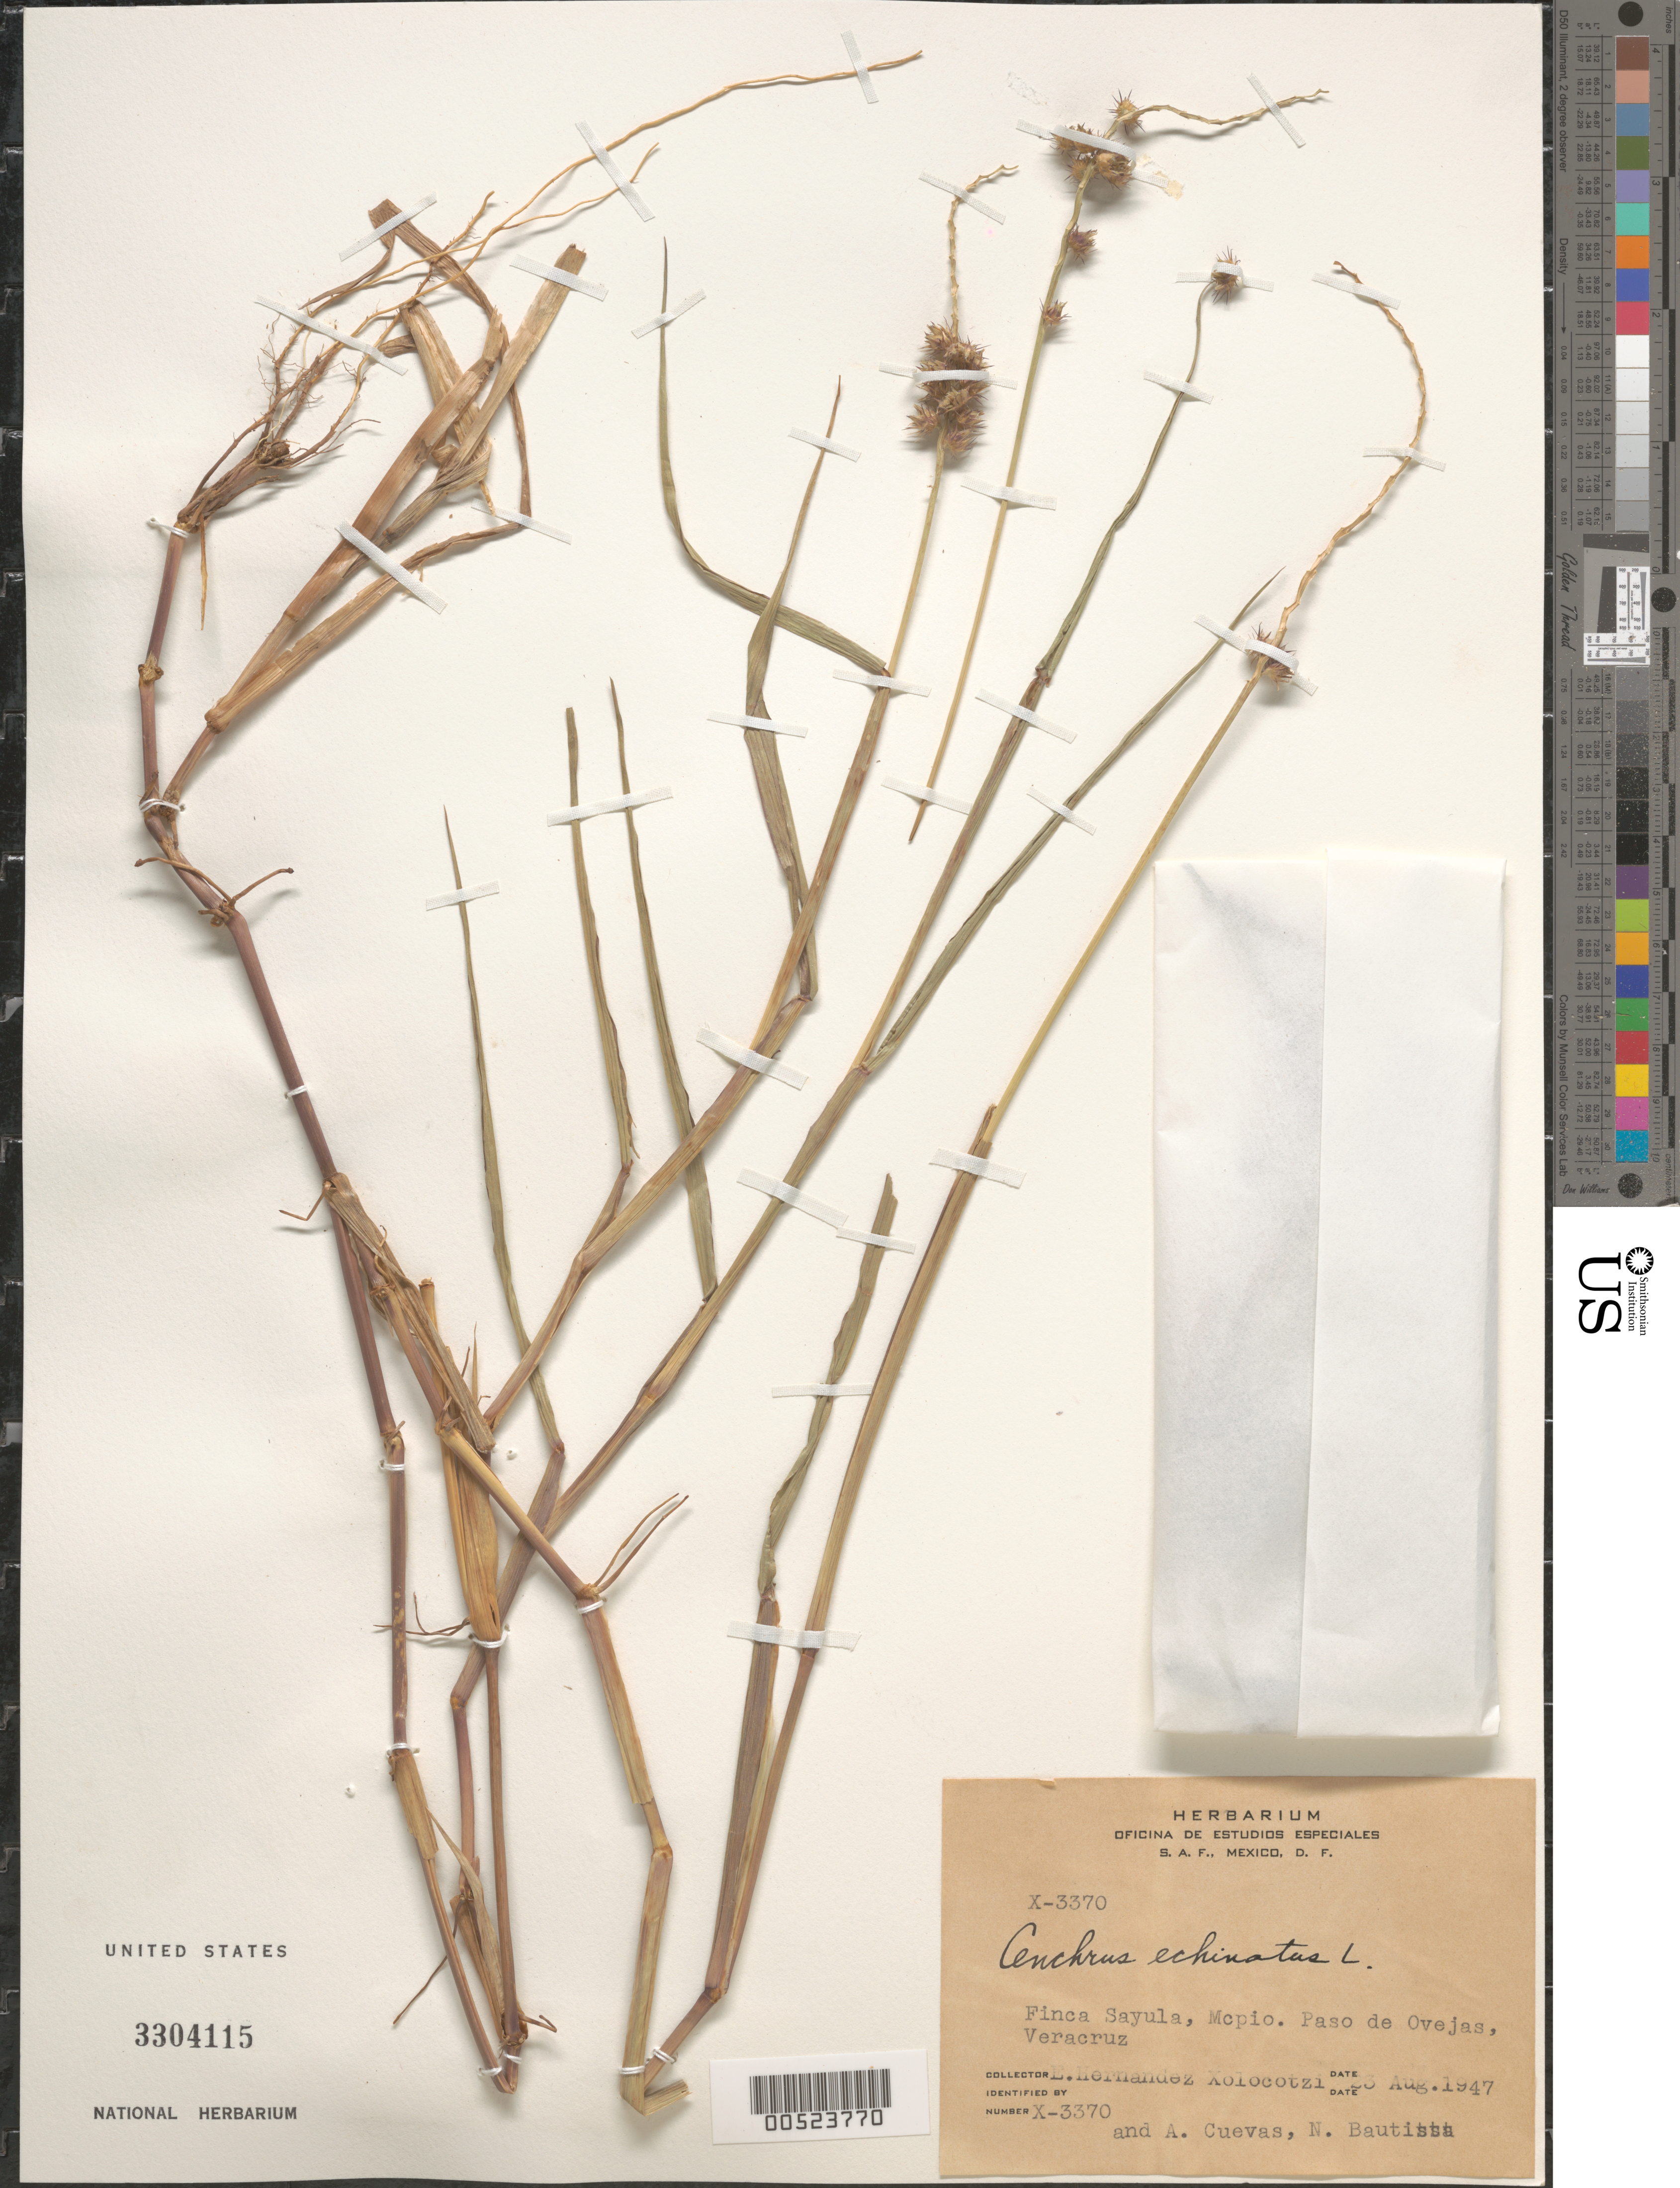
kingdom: Plantae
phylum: Tracheophyta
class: Liliopsida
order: Poales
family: Poaceae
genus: Cenchrus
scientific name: Cenchrus echinatus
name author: L.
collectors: E. I. Hernández-X., A. Cuevas & N. Bautista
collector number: X-3370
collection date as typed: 23 Aug 1947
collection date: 1947-08-23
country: Mexico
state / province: Veracruz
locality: Finca Sayula, Mcpio. Paso de Ovejas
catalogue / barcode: US 3304115